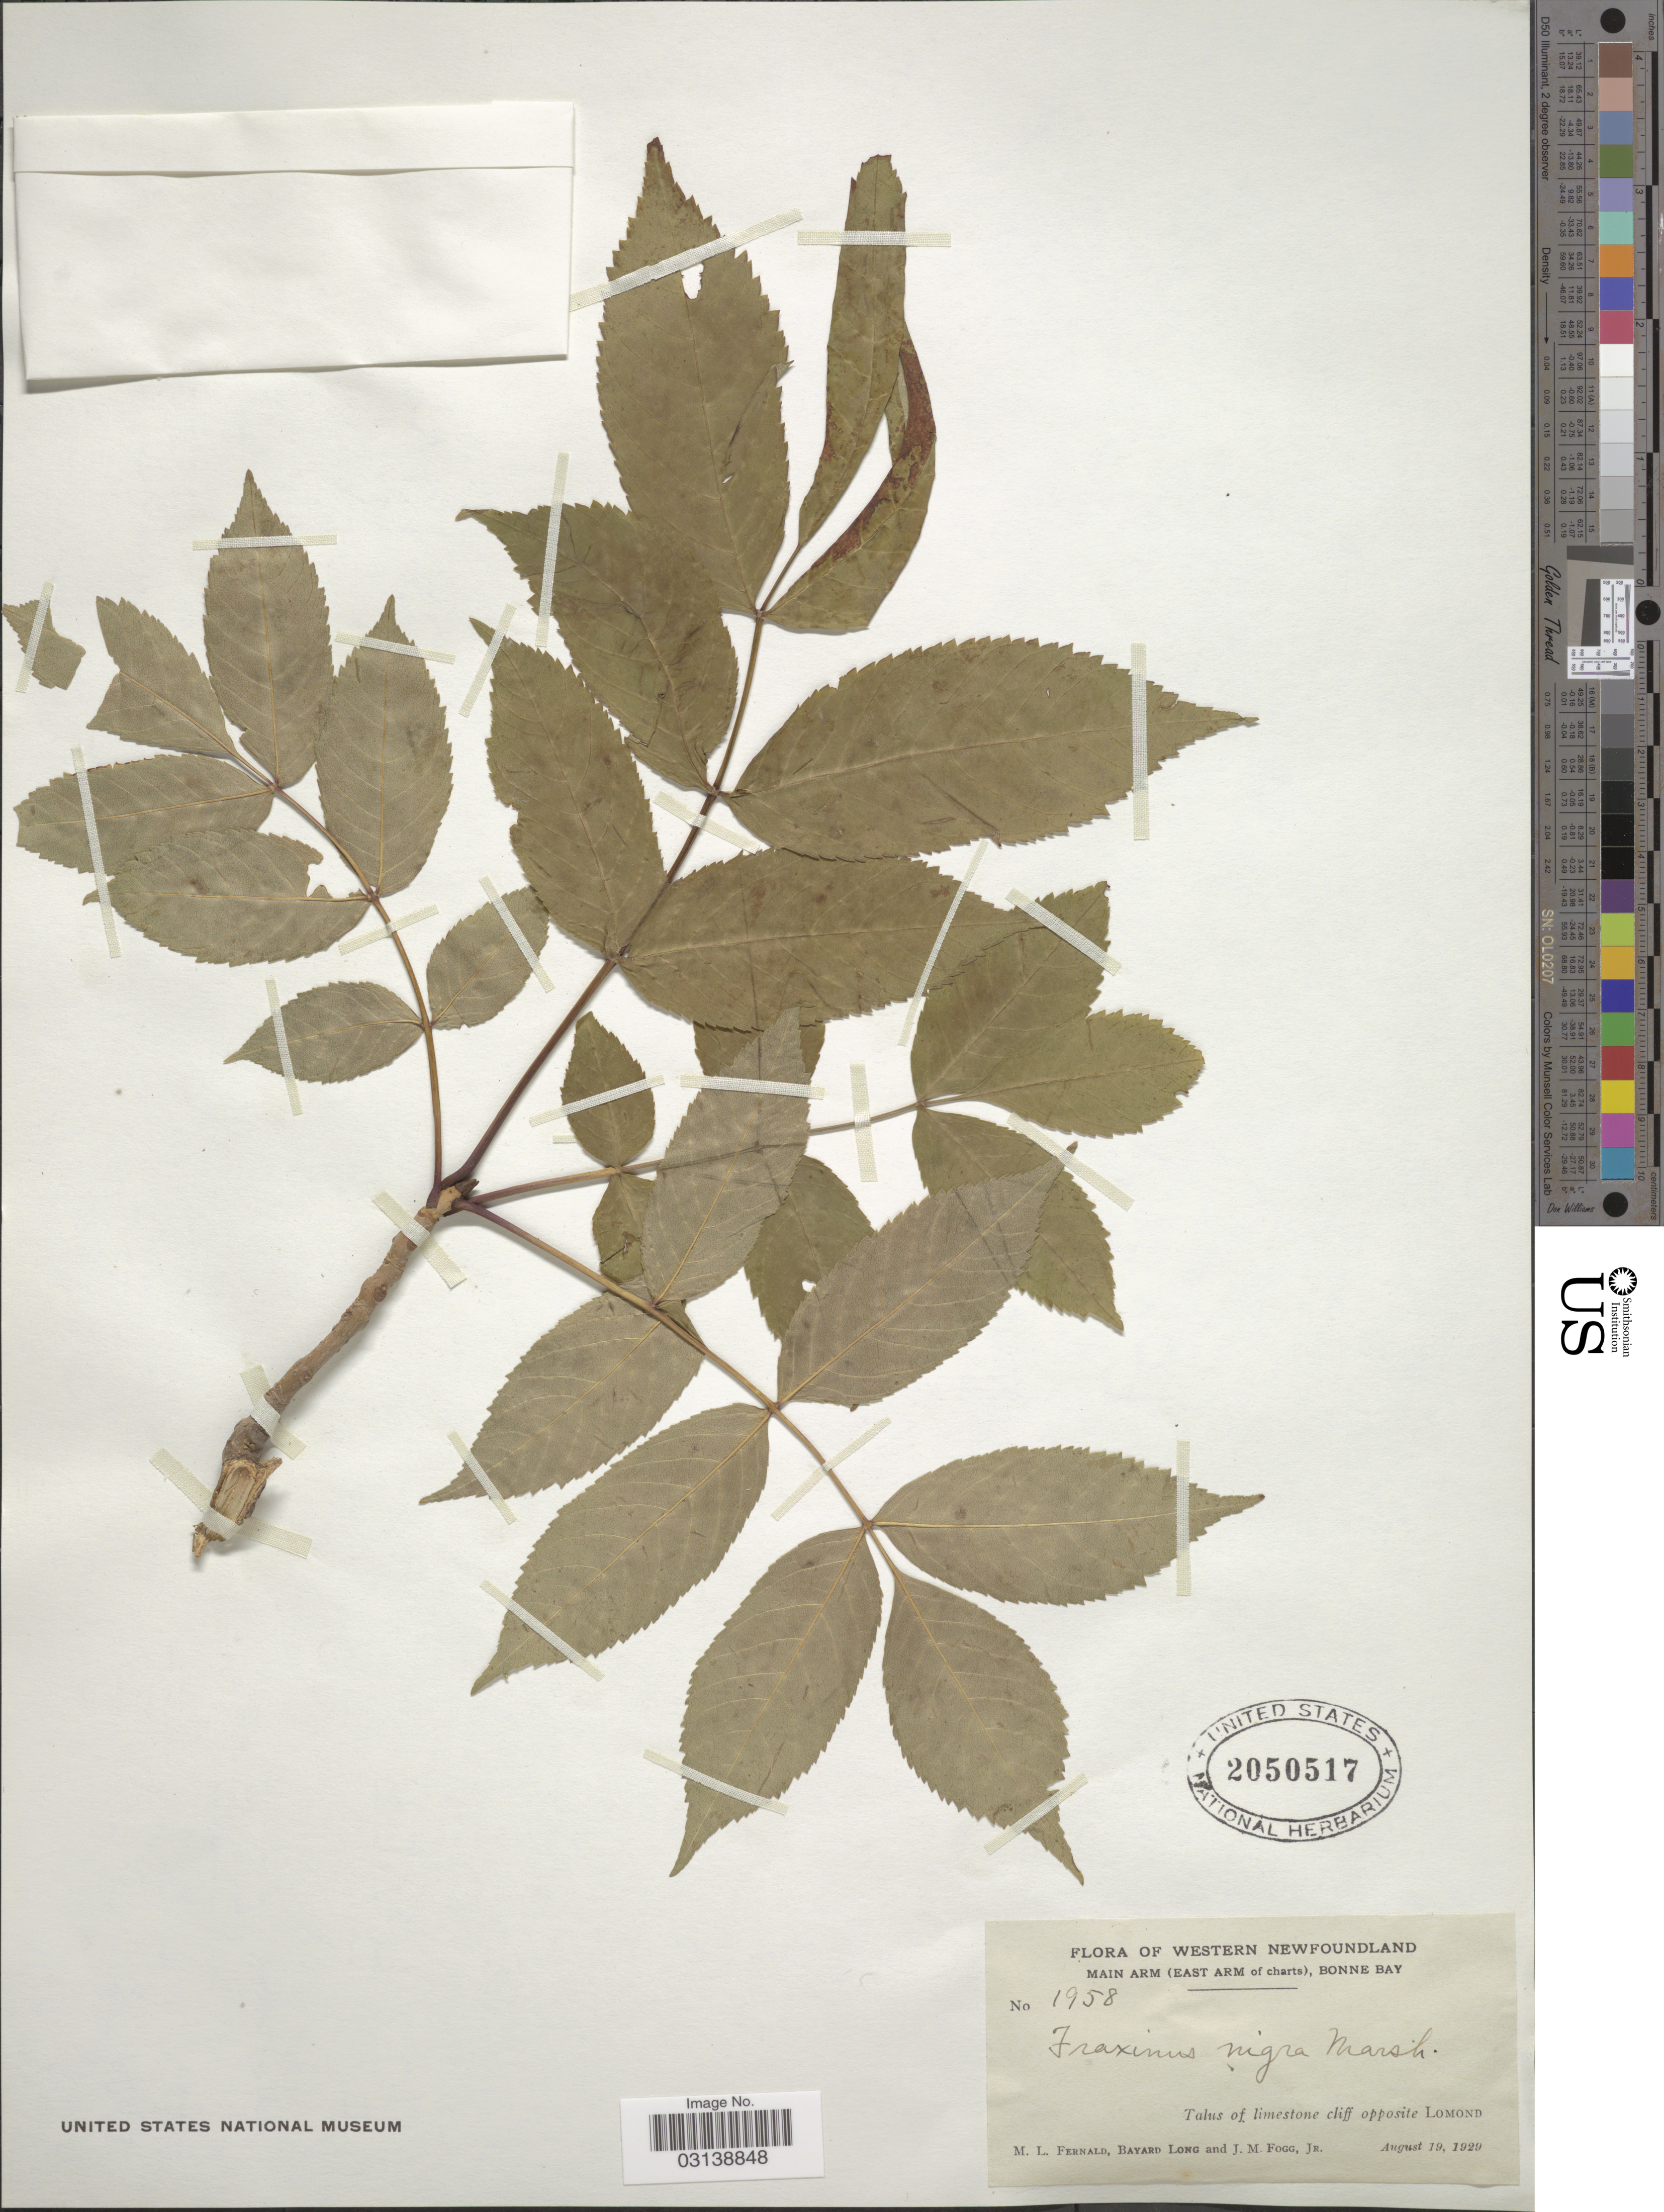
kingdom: Plantae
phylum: Tracheophyta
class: Magnoliopsida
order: Lamiales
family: Oleaceae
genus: Fraxinus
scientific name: Fraxinus nigra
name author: Marshall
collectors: M. L. Fernald, B. Long & J. Fogg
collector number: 1958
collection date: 1929-08-19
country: Canada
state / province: Newfoundland and Labrador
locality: Western Newfoundland. Main Arm (East Arm of charts), Bonne Bay. Limestone cliff opposite Lomond.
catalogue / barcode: US 2050517